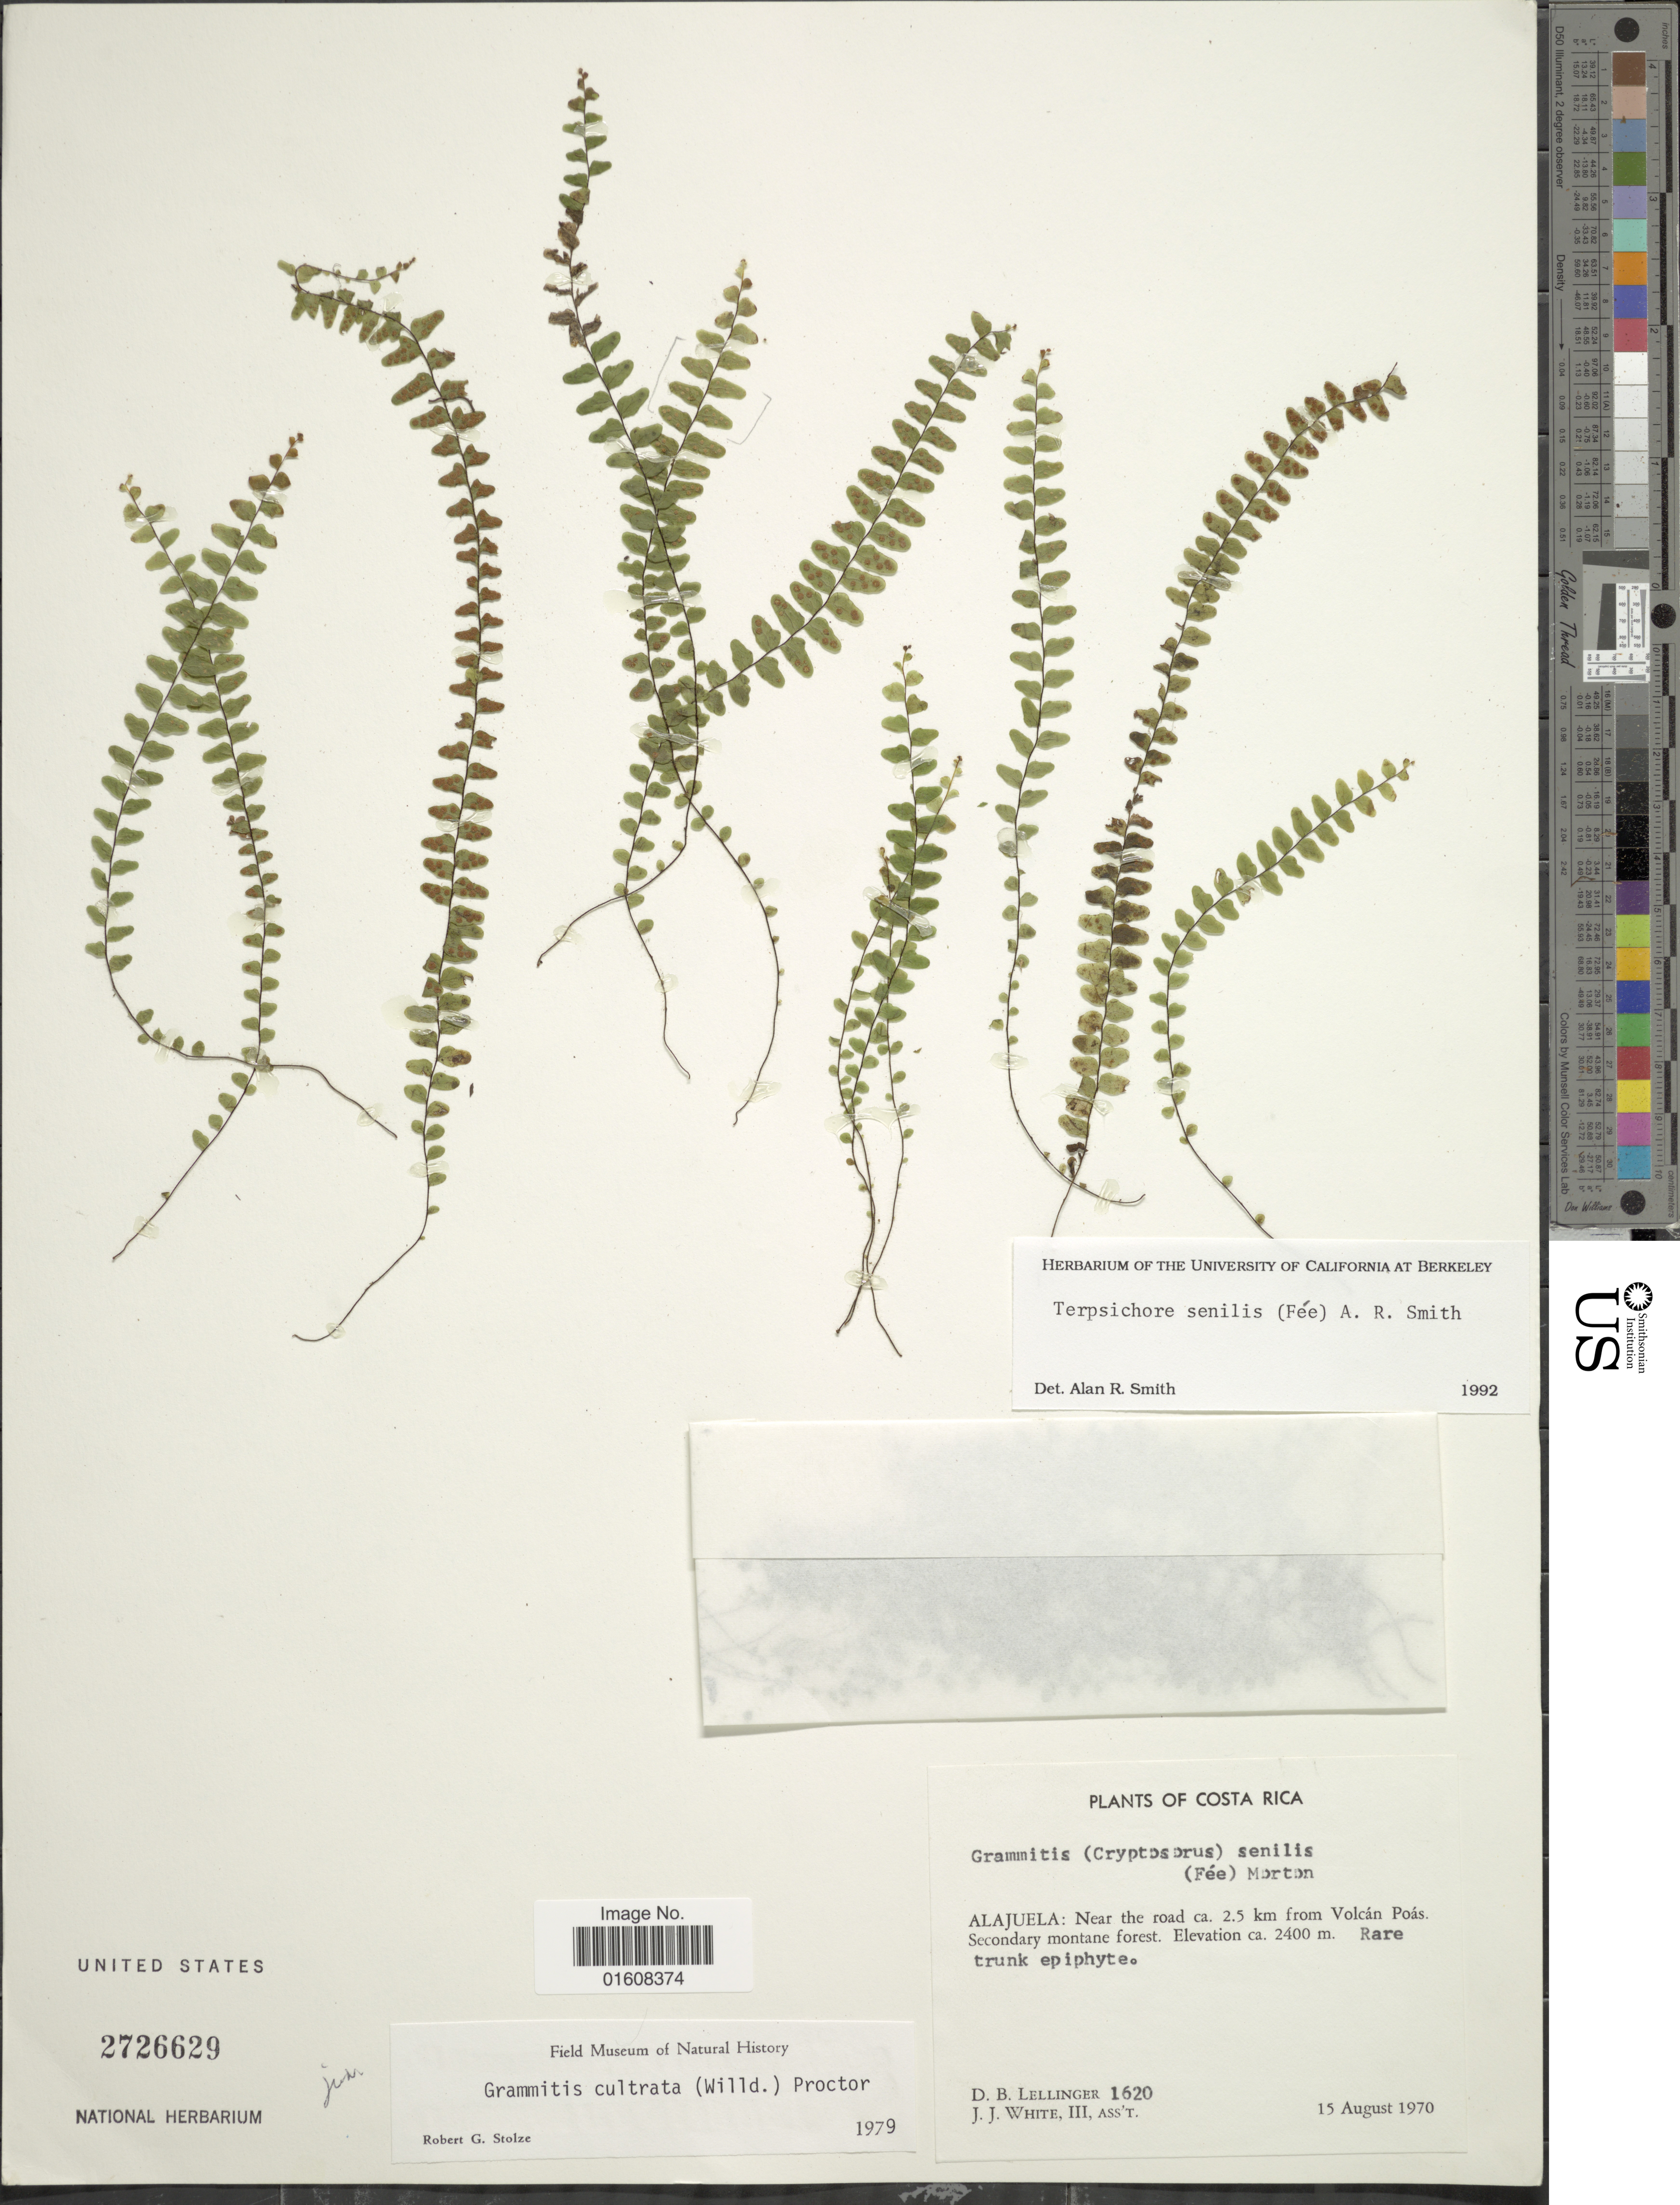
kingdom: Plantae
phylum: Tracheophyta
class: Polypodiopsida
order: Polypodiales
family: Polypodiaceae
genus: Alansmia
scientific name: Alansmia senilis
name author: (Fée) Moguel & M. Kessler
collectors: D. B. Lellinger & J. J. White III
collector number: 1620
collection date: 1970-08-15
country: Costa Rica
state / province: Alajuela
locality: Near the road ca. 2.5 km from Volcán Poás. Secondary montane forest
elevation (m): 2400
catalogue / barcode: US 2726629